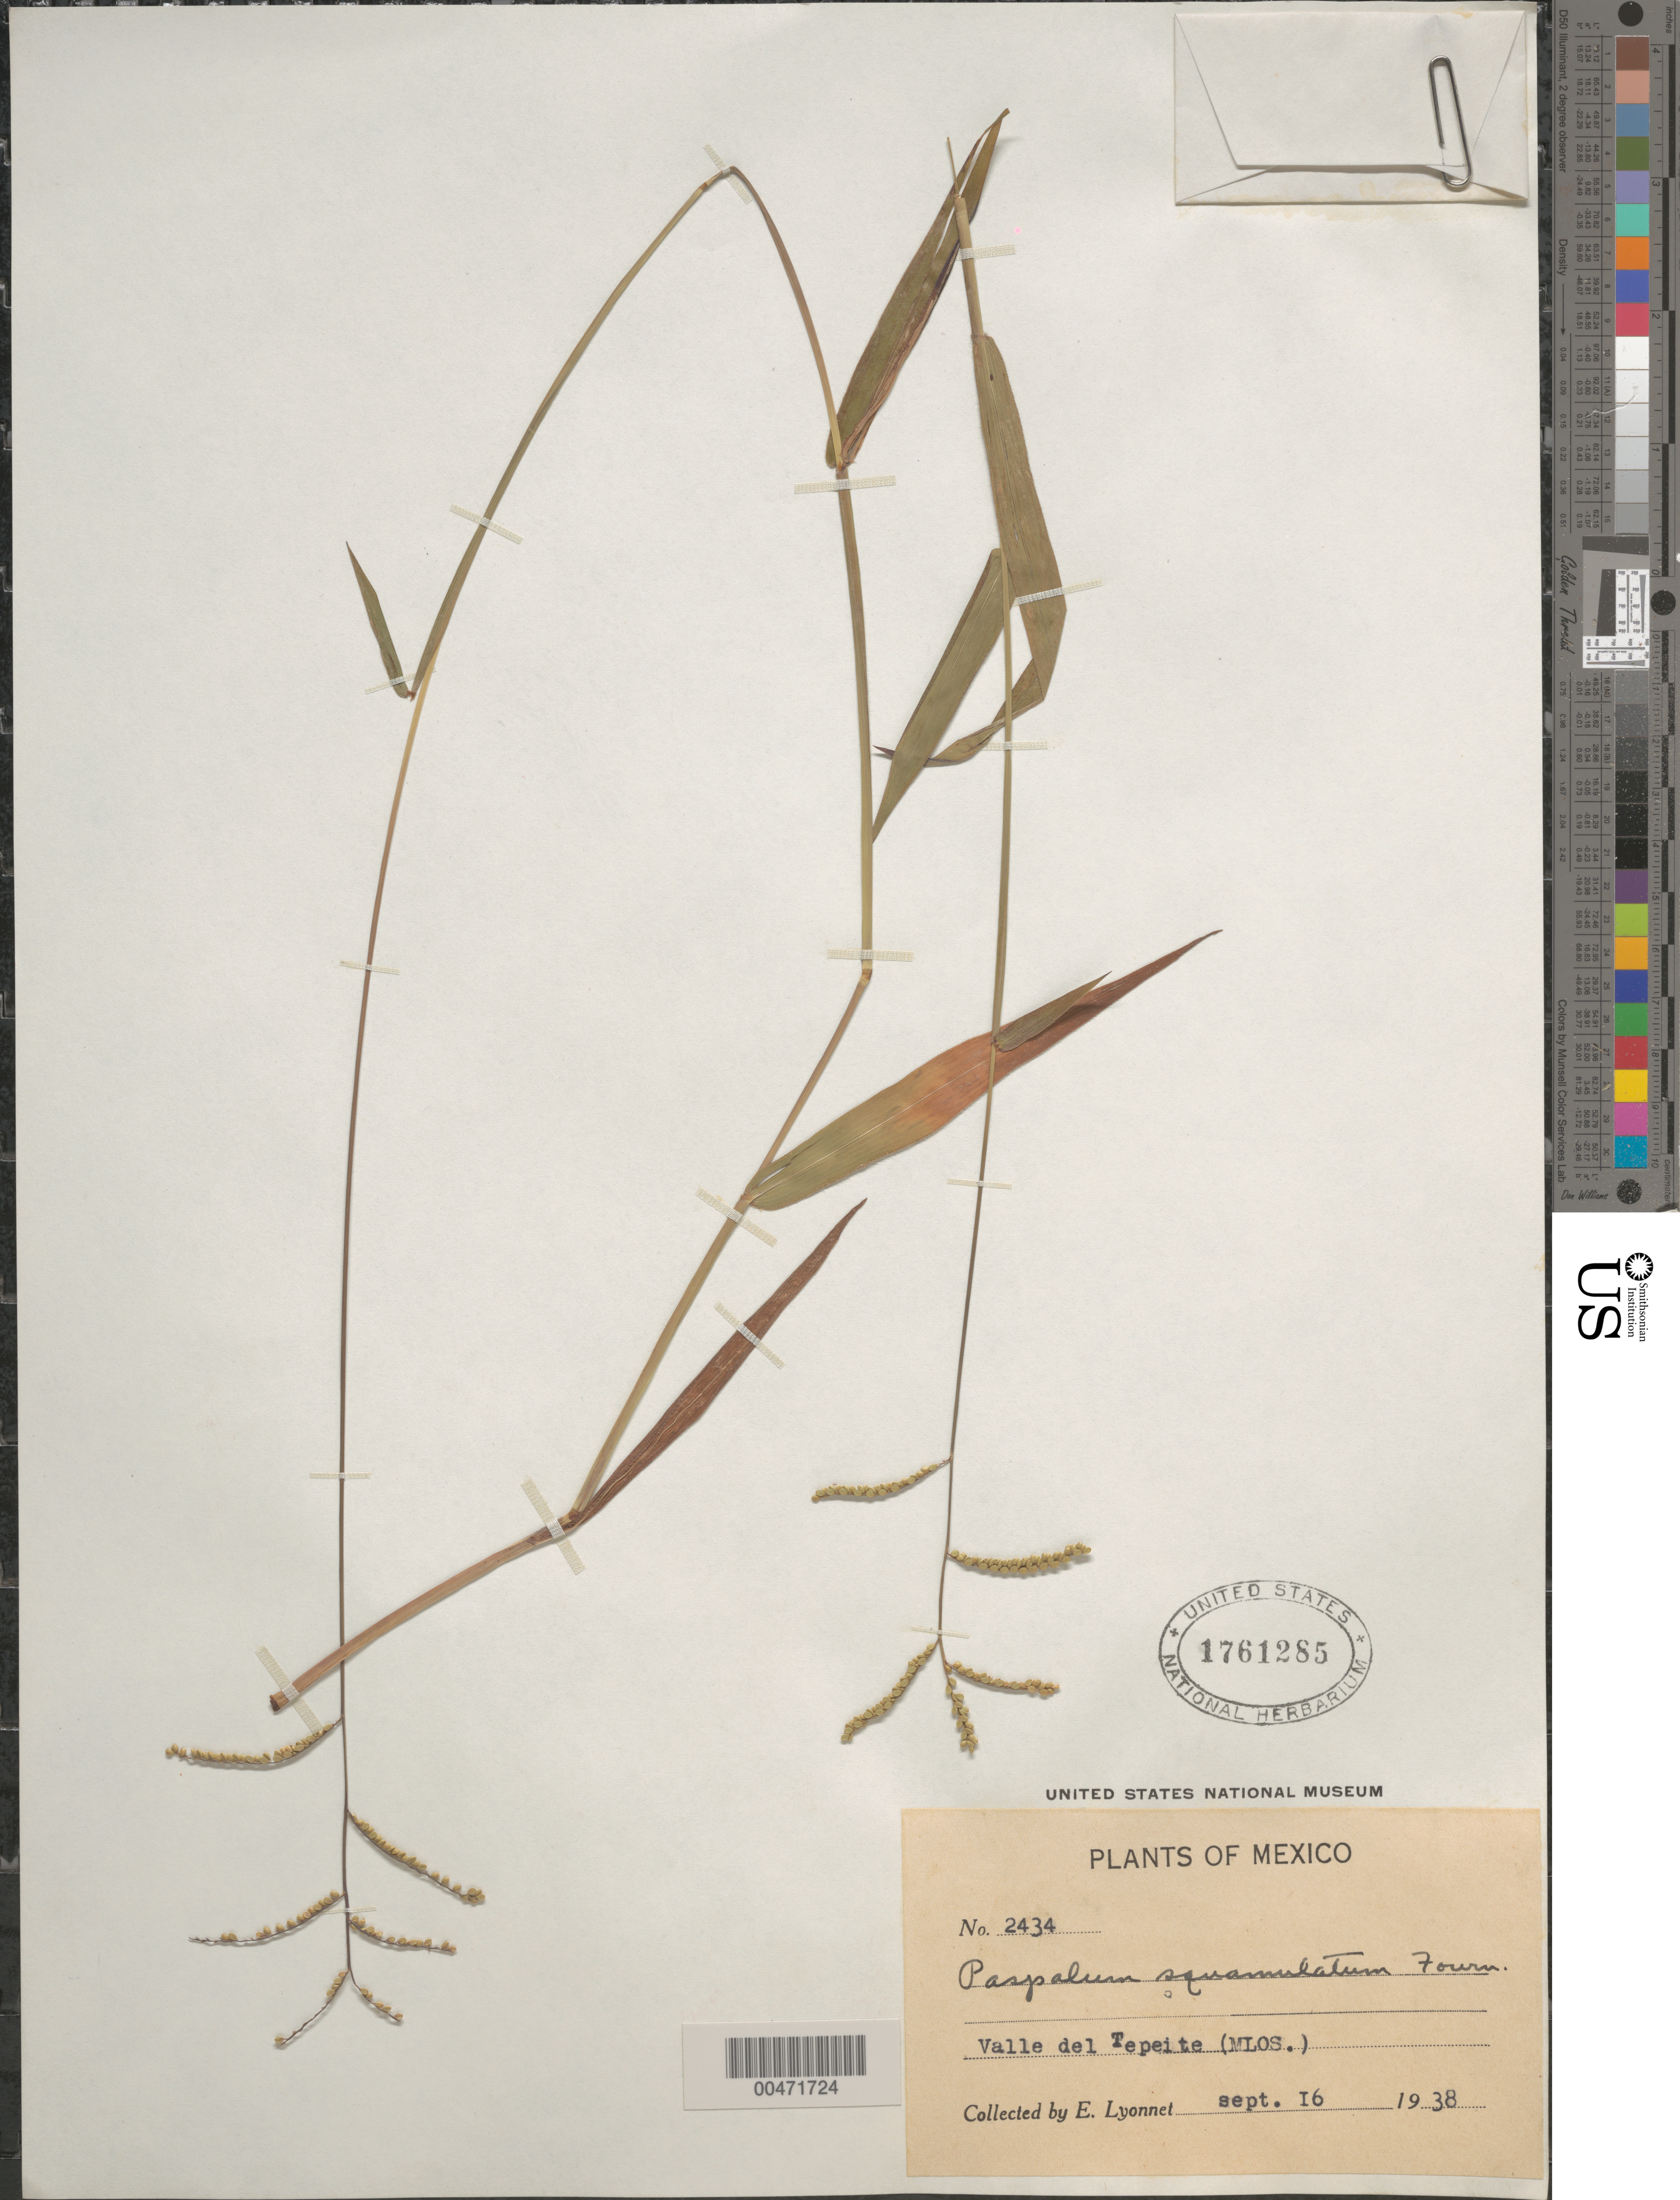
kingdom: Plantae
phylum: Tracheophyta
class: Liliopsida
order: Poales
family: Poaceae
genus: Paspalum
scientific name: Paspalum squamulatum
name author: E. Fourn.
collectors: Bro. E. Lyonnet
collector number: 2434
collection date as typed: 16 Sep 1938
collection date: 1938-09-16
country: Mexico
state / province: Morelos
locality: Valle de Tepeite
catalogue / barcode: US 1761285